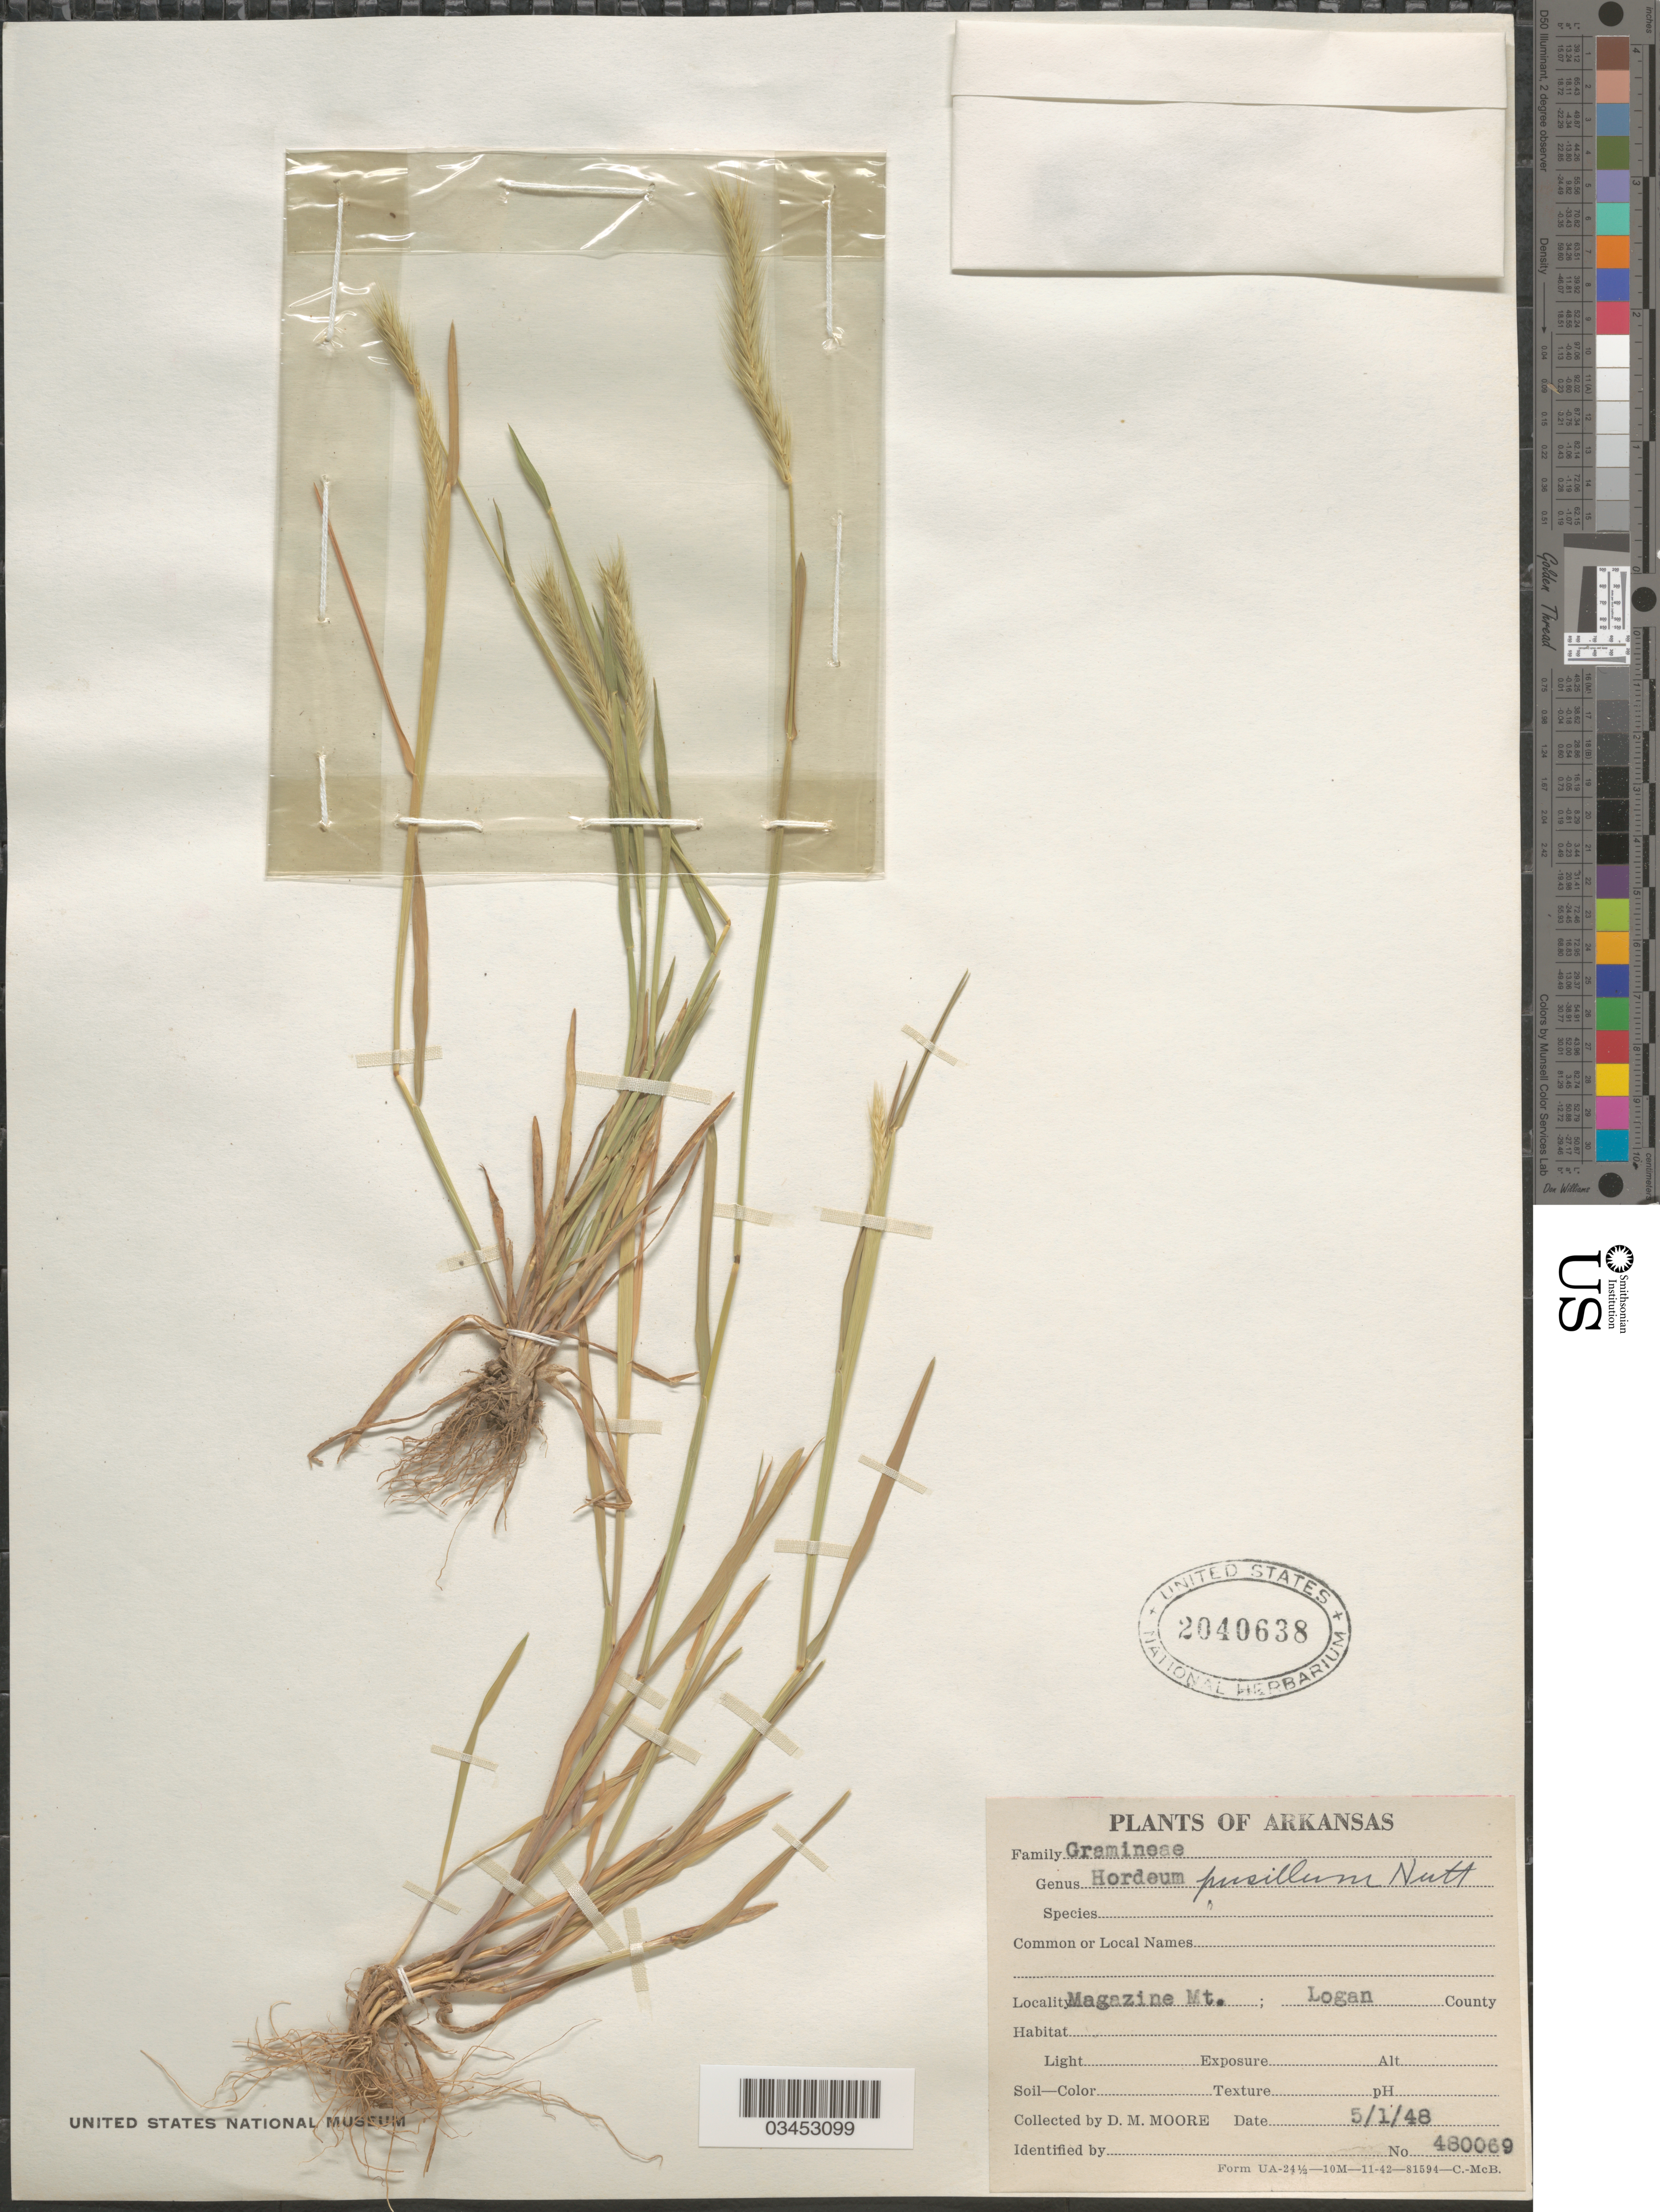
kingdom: Plantae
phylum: Tracheophyta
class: Liliopsida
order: Poales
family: Poaceae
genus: Hordeum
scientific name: Hordeum pusillum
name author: Nutt.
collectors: D. Moore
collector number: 480069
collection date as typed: Transcribed d/m/y: 1/5/48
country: United States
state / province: Arkansas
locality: Magazine Mt.; Logan County.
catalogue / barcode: US 2040638